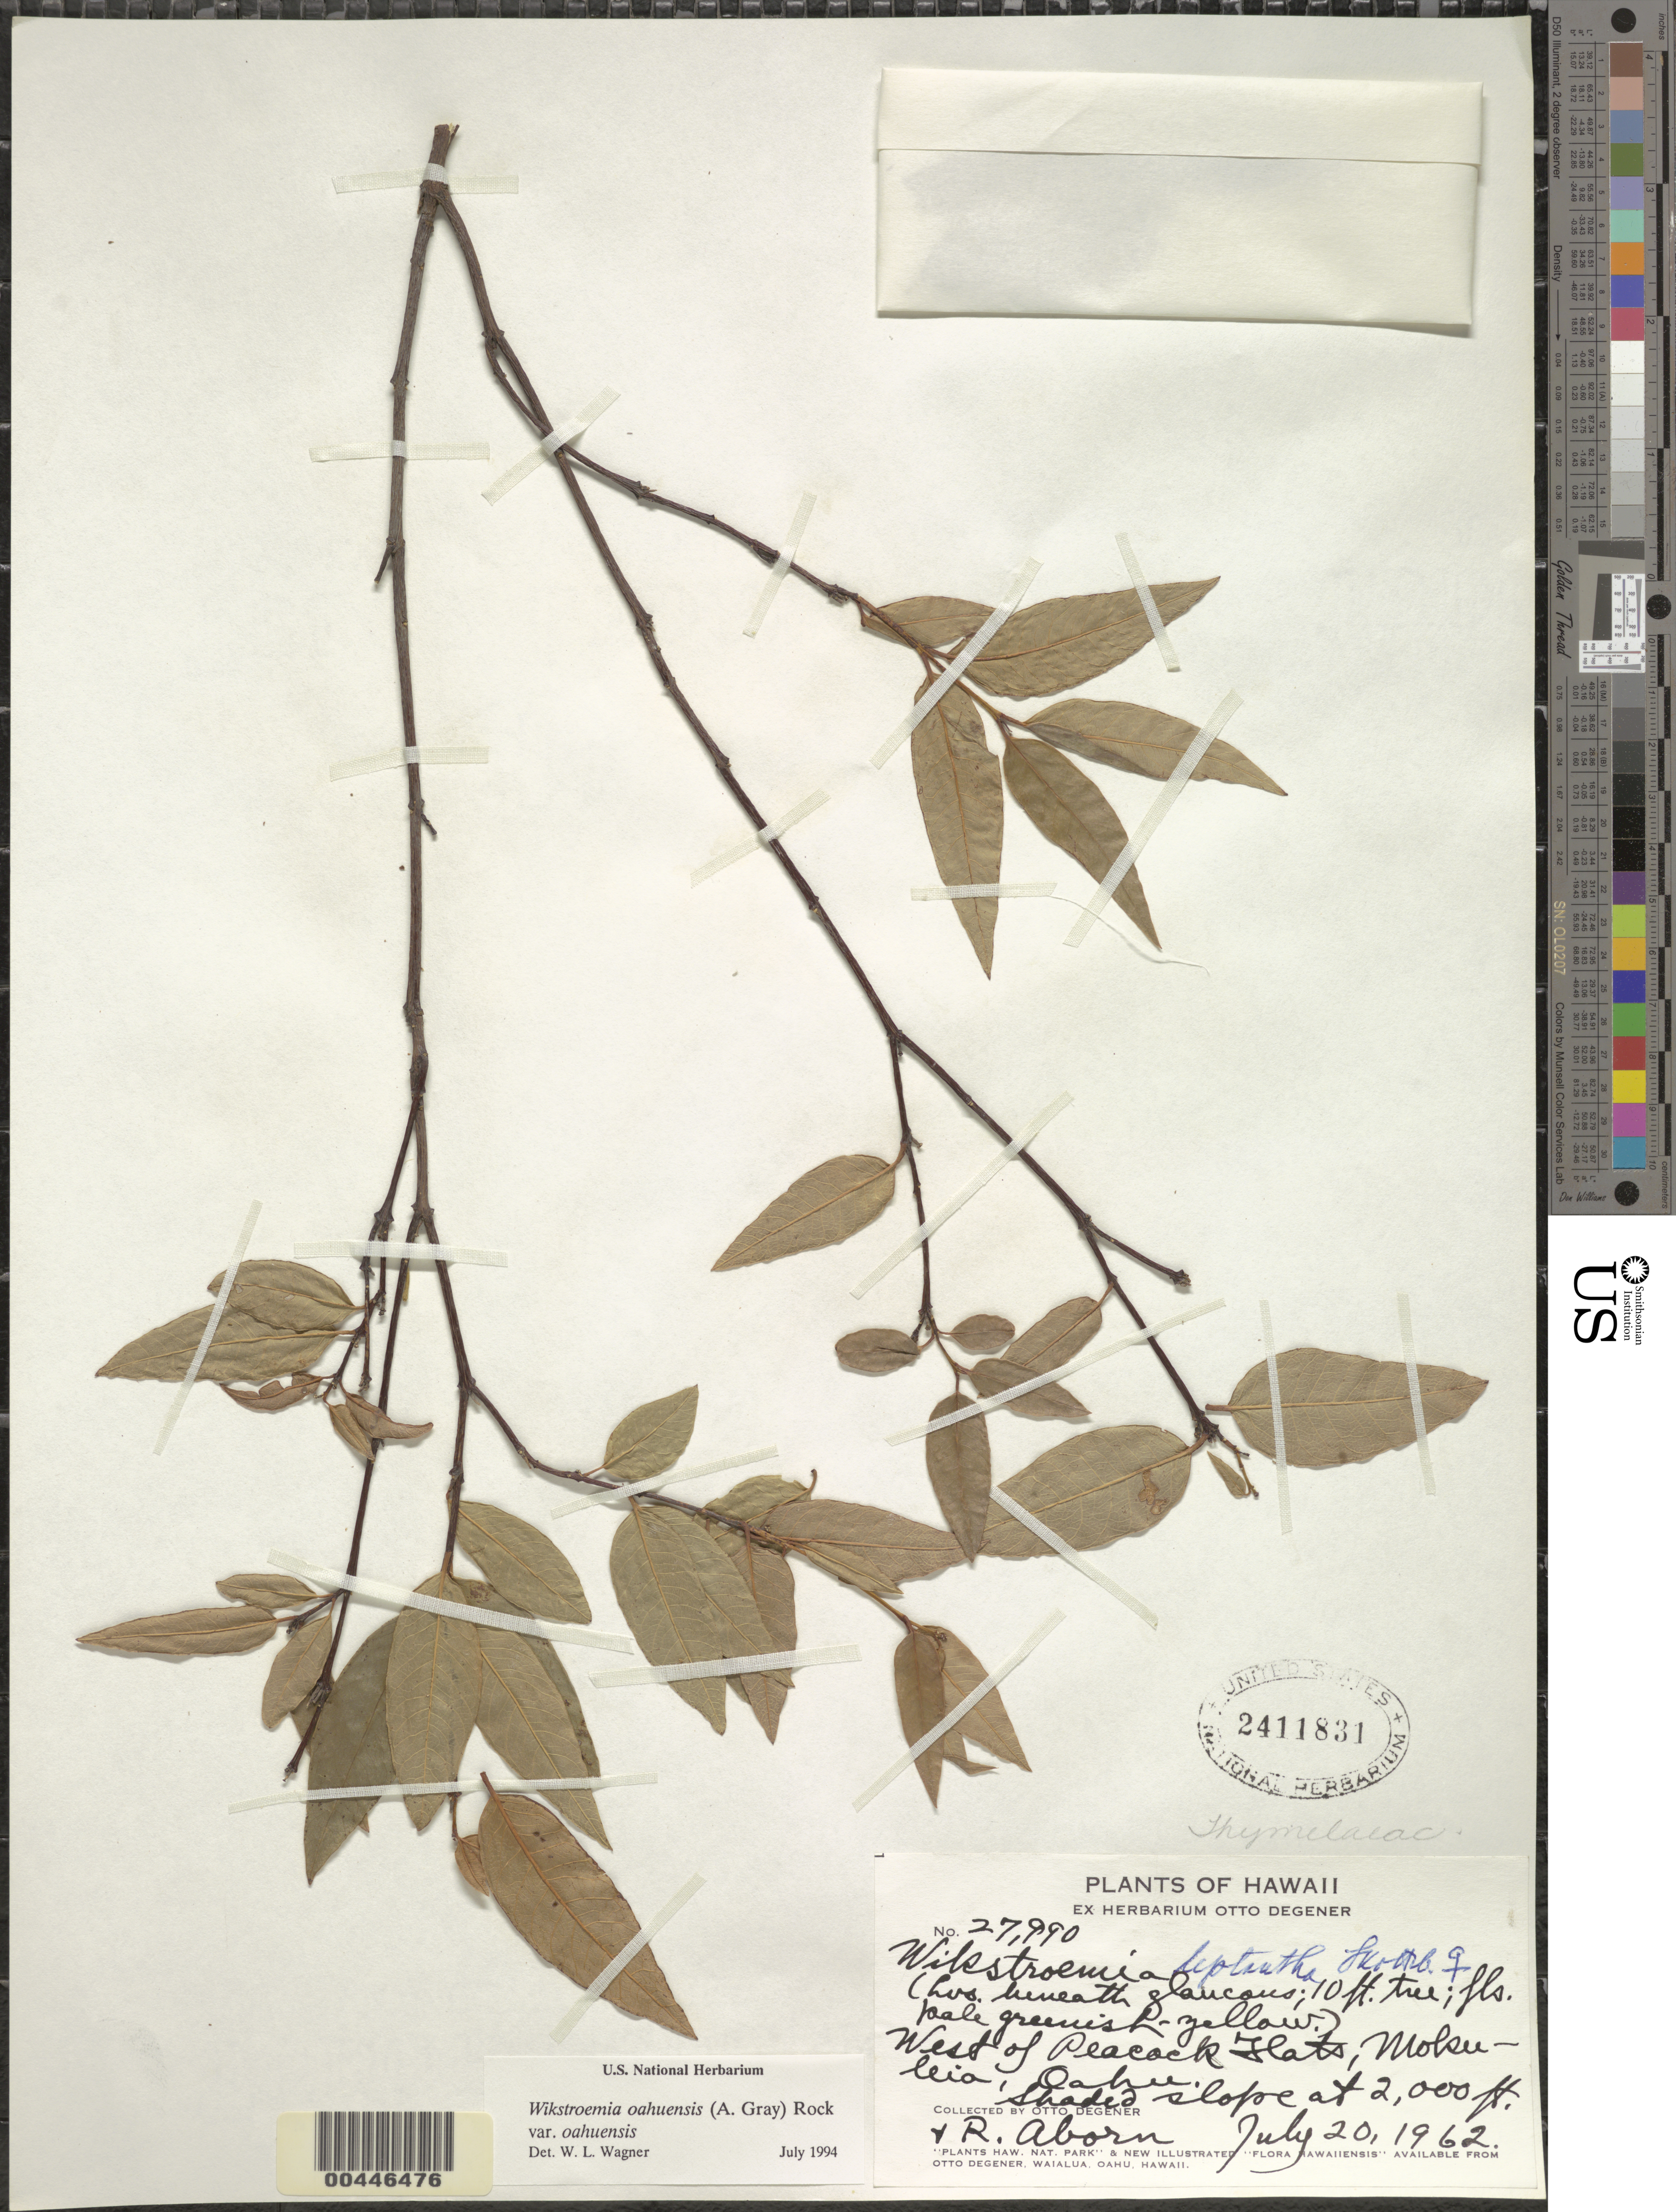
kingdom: Plantae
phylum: Tracheophyta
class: Magnoliopsida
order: Malvales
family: Thymelaeaceae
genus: Wikstroemia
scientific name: Wikstroemia oahuensis var. oahuensis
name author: (A. Gray) Rock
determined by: Wagner, W. L., (BOT), Smithsonian Institution - National Museum of Natural History (UNITED STATES)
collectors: O. Degener & R. G. Aborn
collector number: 27990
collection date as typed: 20 Jul 1962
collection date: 1962-07-20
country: United States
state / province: Hawaii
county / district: Honolulu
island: Oahu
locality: W of Peacock Flats, Mokuleia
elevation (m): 610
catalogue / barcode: US 2411831